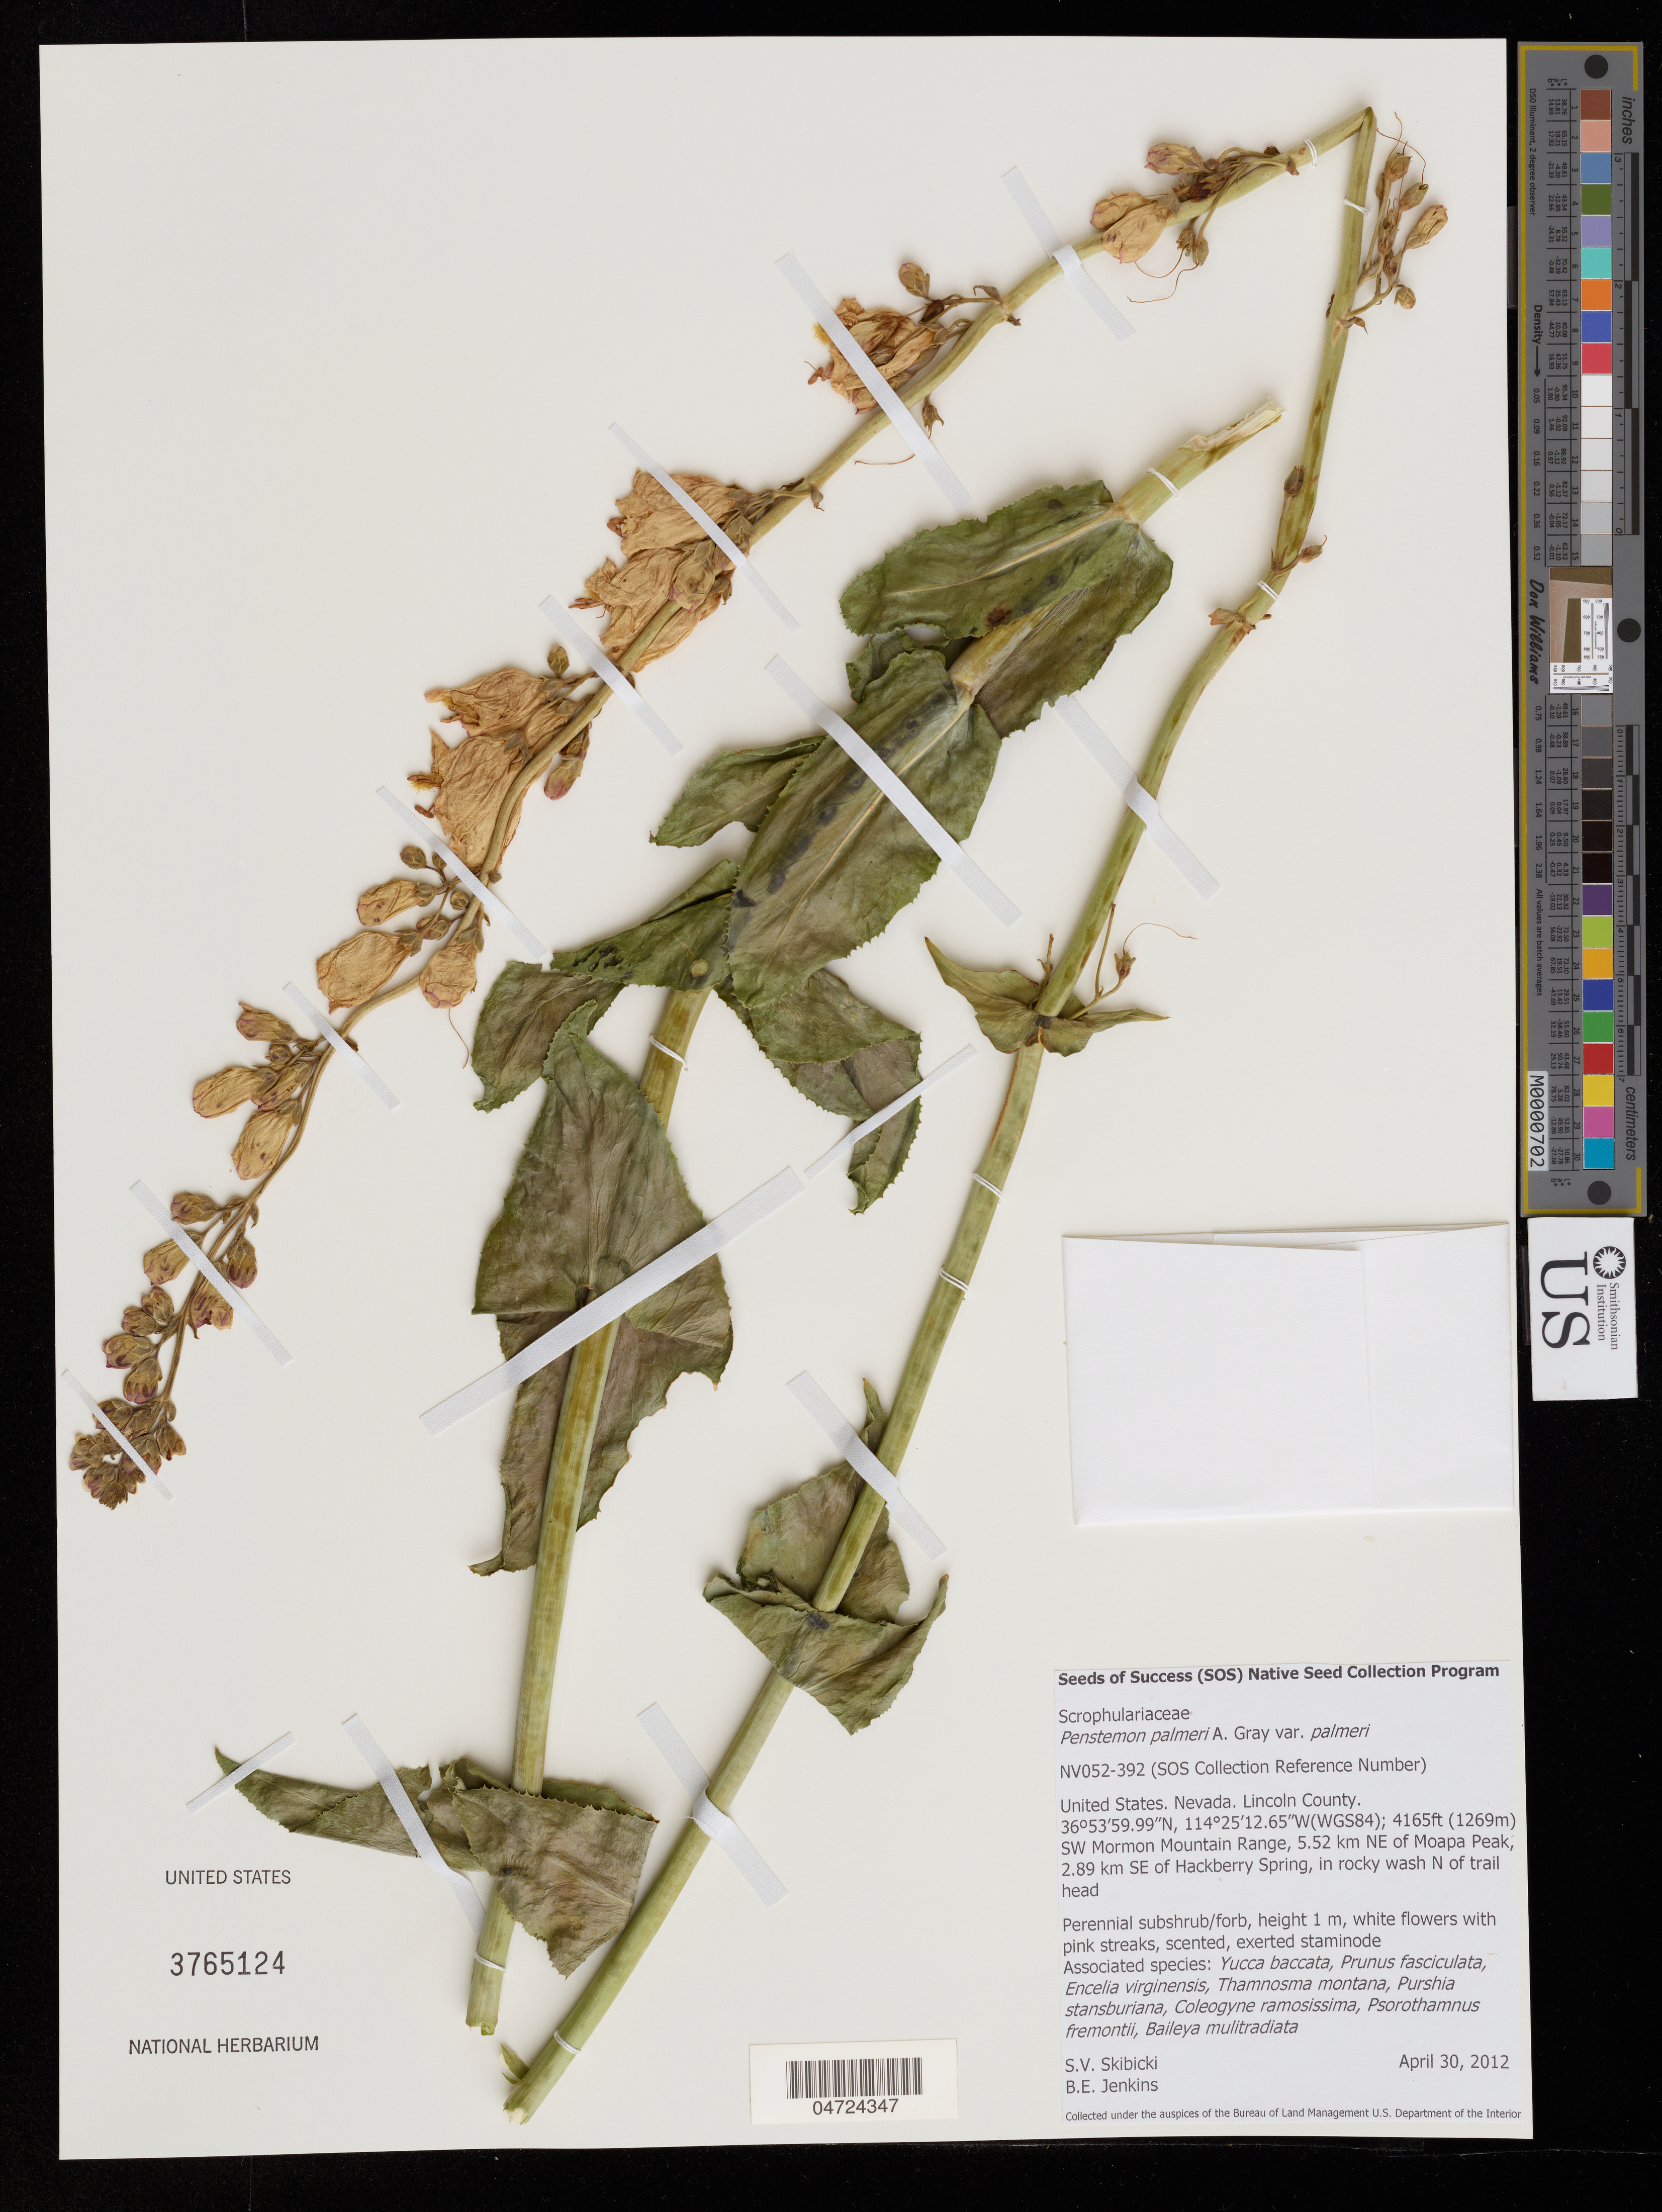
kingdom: Plantae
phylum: Tracheophyta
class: Magnoliopsida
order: Lamiales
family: Plantaginaceae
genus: Penstemon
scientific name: Penstemon palmeri var. palmeri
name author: A. Gray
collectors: S. Skibicki & B. Jenkins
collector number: NV052-392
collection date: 2012-04-30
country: United States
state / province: Nevada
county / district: Lincoln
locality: Lincoln County. SW Mormon Mountain Range, 5.52 km NE of Moapa Peak, 2.89 km SE of Hackberry Spring, in rocky wash N of trail head.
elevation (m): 1269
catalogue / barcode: US 3765124